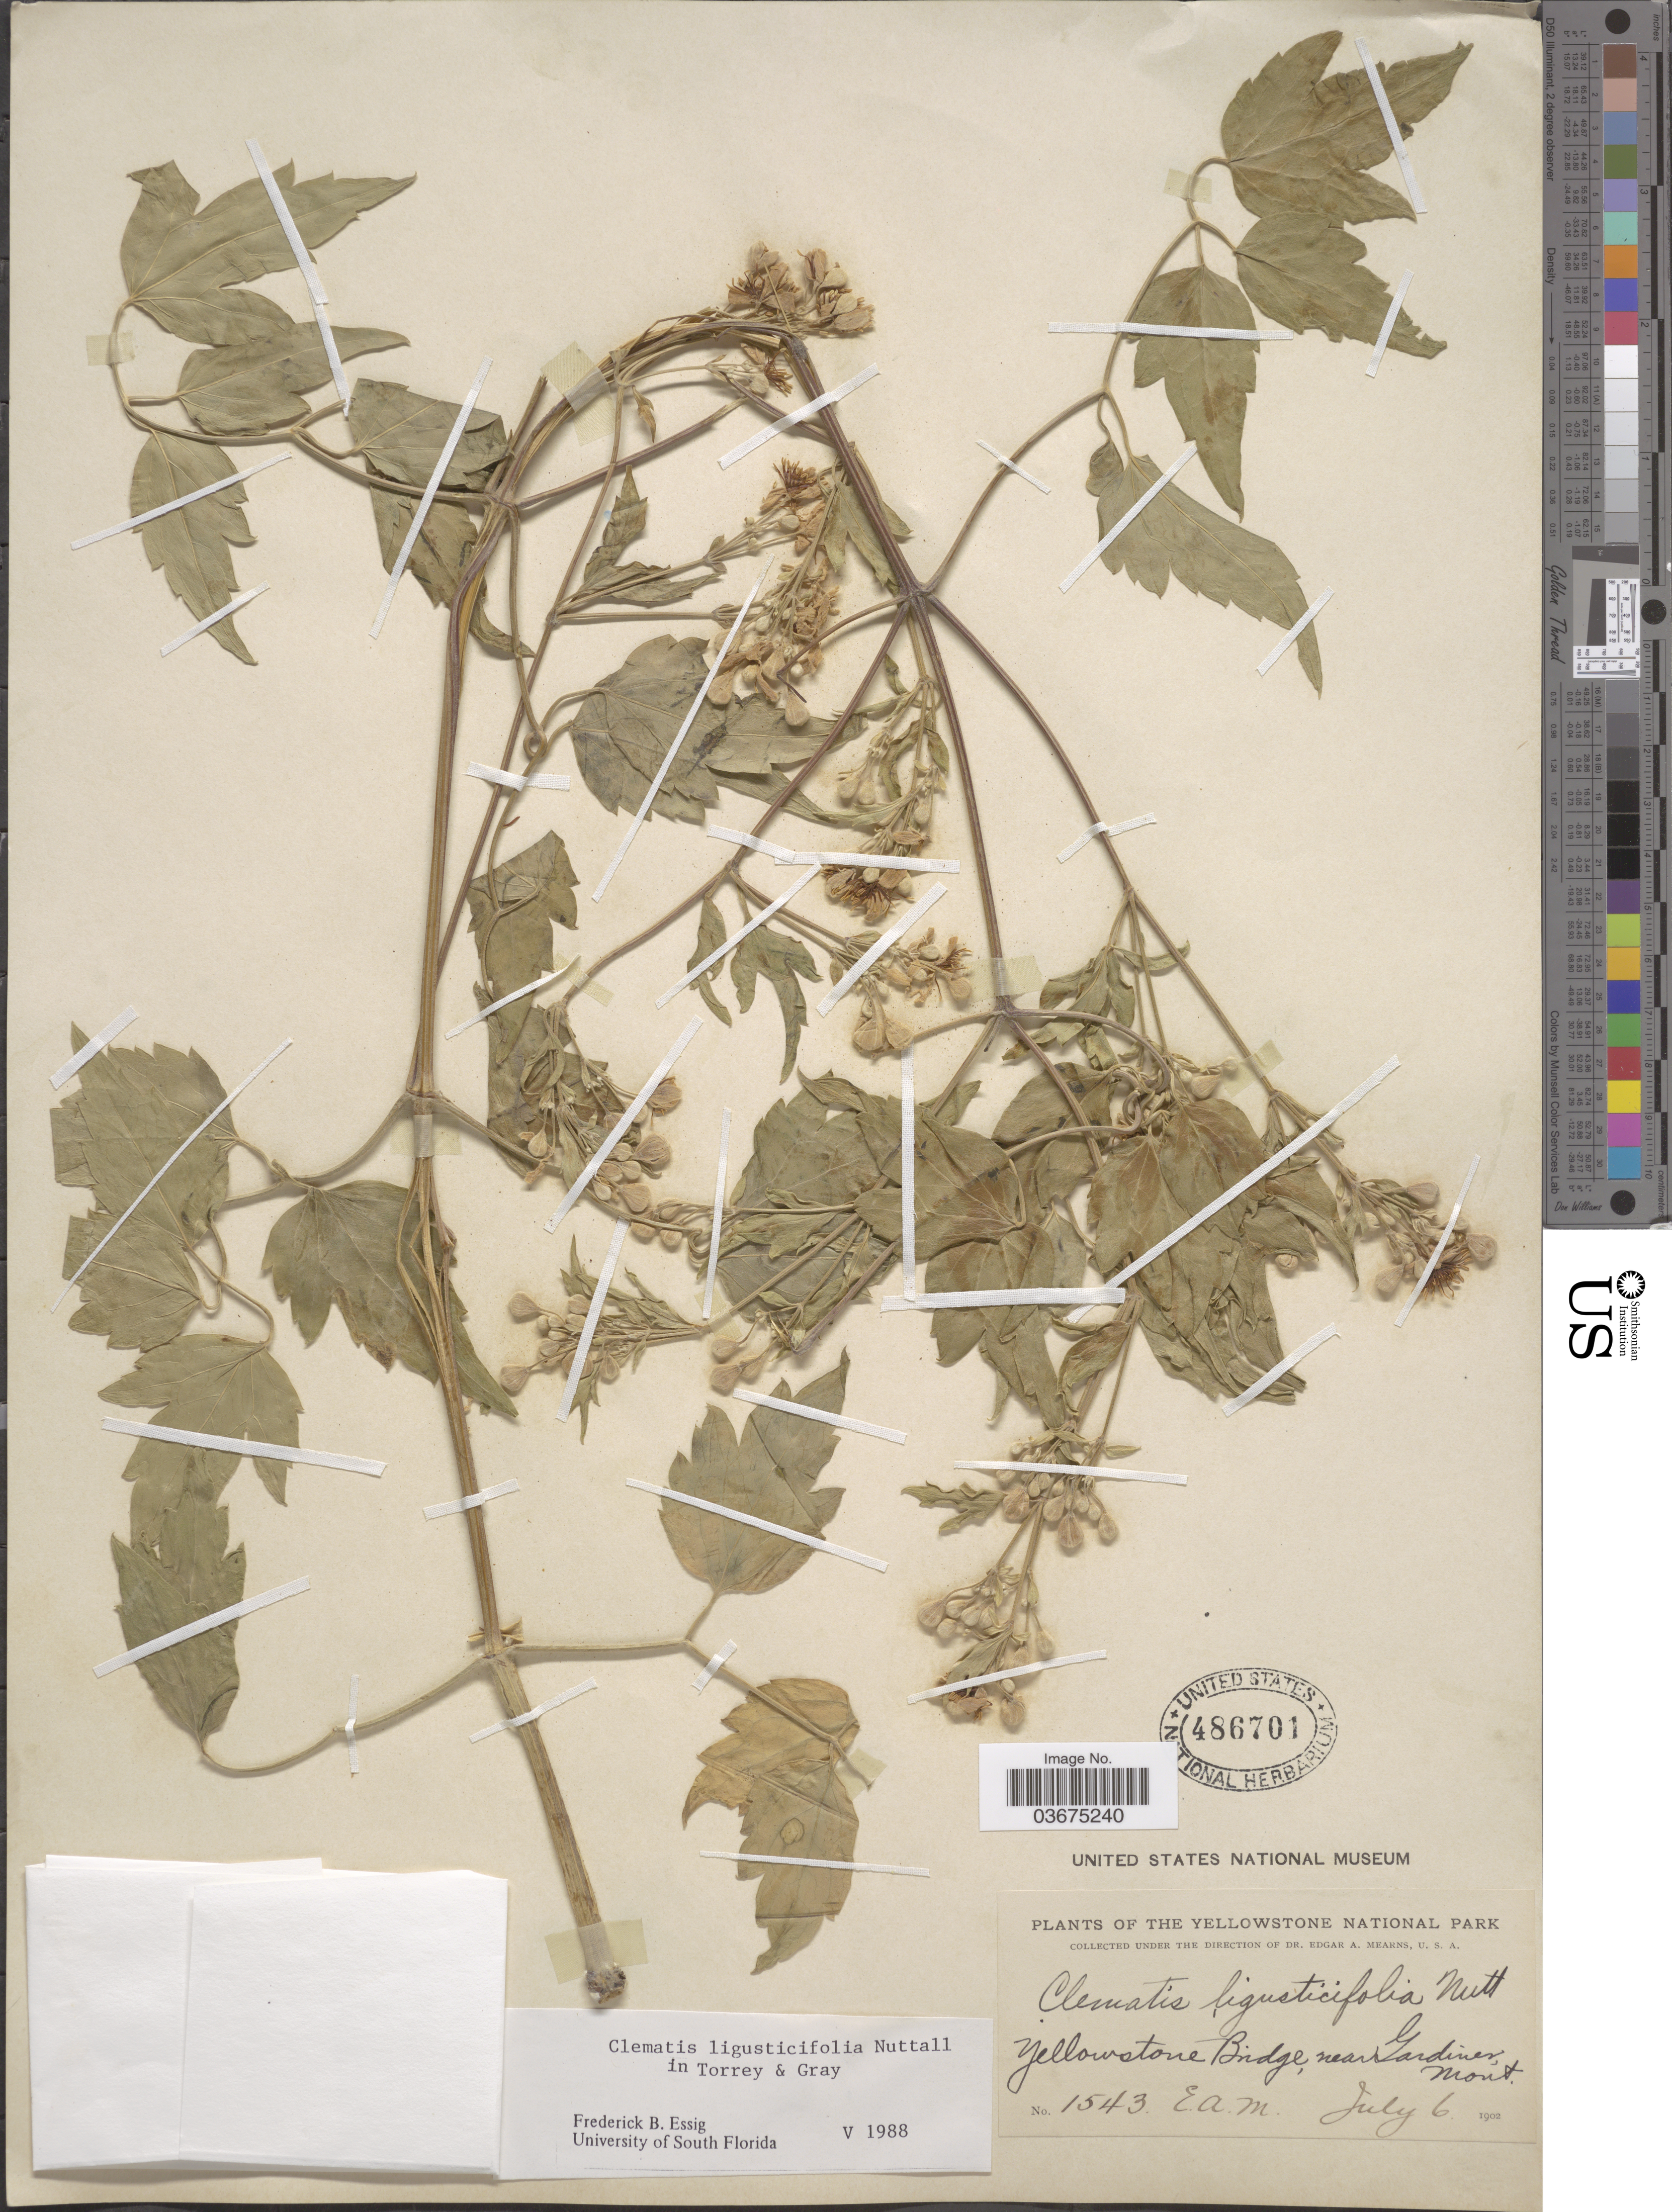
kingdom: Plantae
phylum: Tracheophyta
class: Magnoliopsida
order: Ranunculales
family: Ranunculaceae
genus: Clematis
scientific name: Clematis ligusticifolia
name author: Nutt.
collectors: E. A. Mearns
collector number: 1543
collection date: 1902-07-06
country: United States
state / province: Montana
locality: The Yellowstone National Park. Yellowstone Bridge, near Gardiner.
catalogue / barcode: US 486701